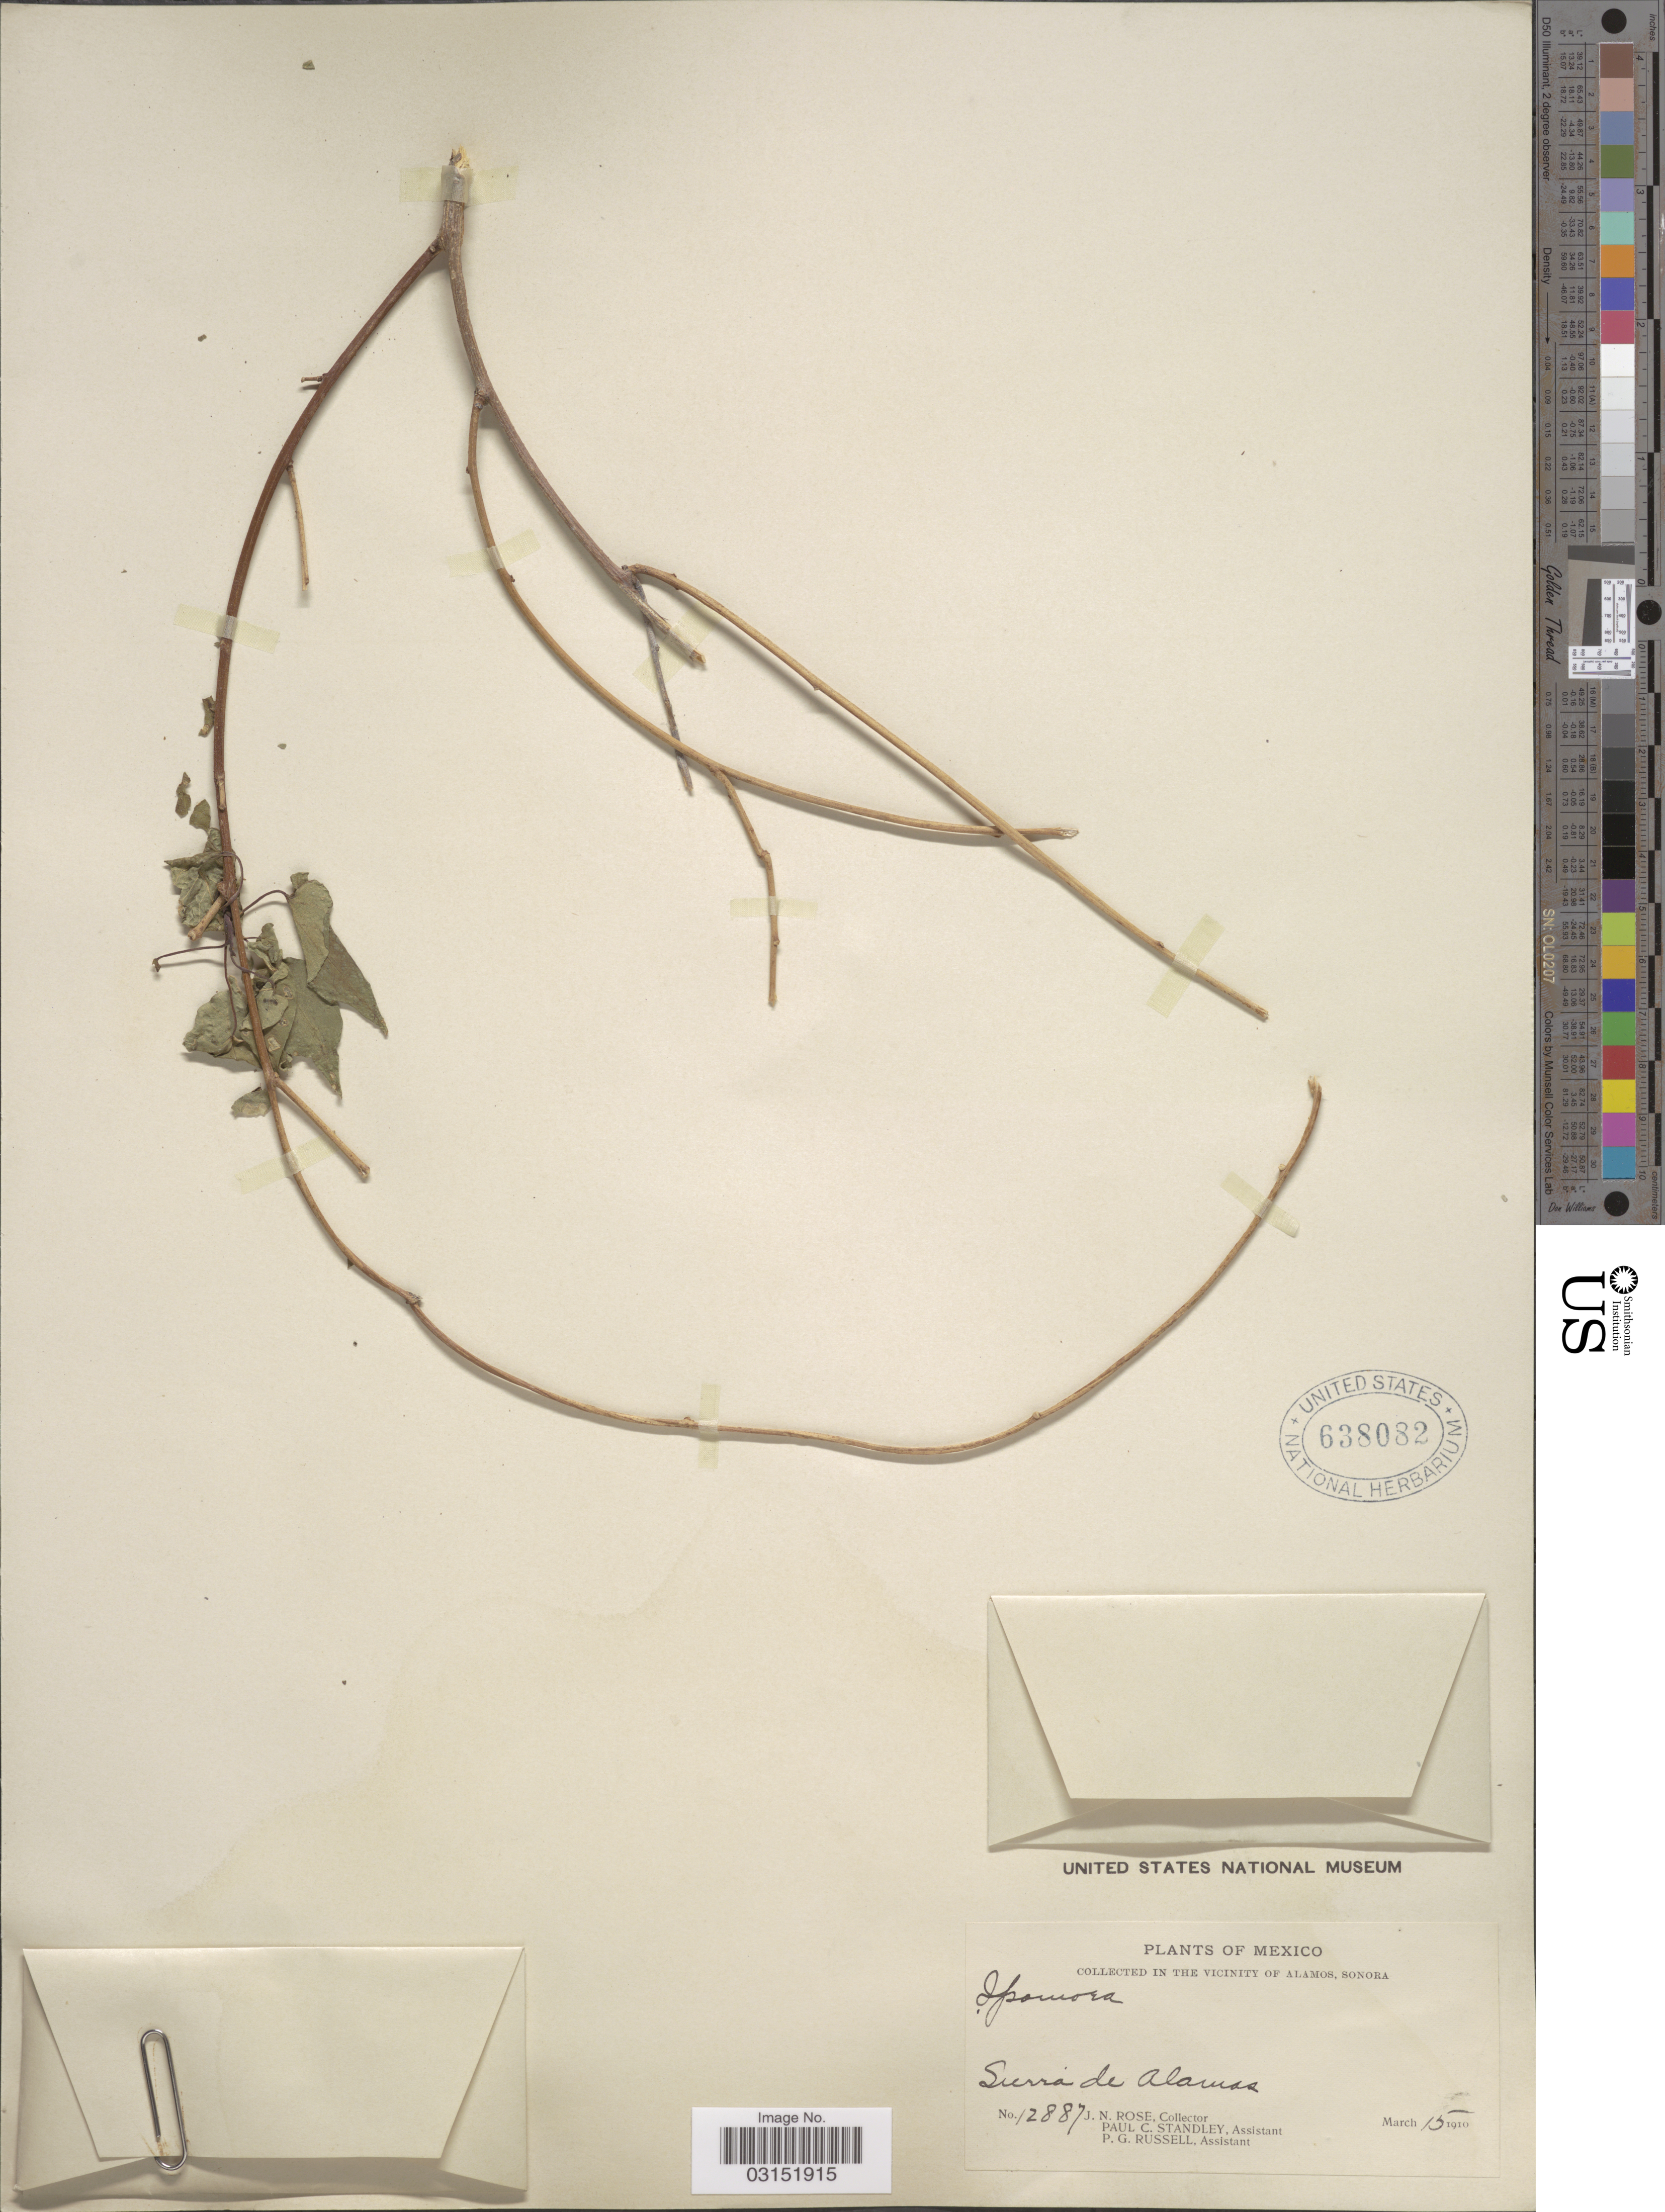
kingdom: Plantae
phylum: Tracheophyta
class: Magnoliopsida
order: Solanales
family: Convolvulaceae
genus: Ipomoea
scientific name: Ipomoea sp.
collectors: J. N. Rose, P. C. Standley & P. G. Russell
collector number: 12887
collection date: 1910-03-15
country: Mexico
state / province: Sonora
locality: In The Vicinity of Alamos, Sonora, Sierra de Alamos.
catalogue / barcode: US 638082